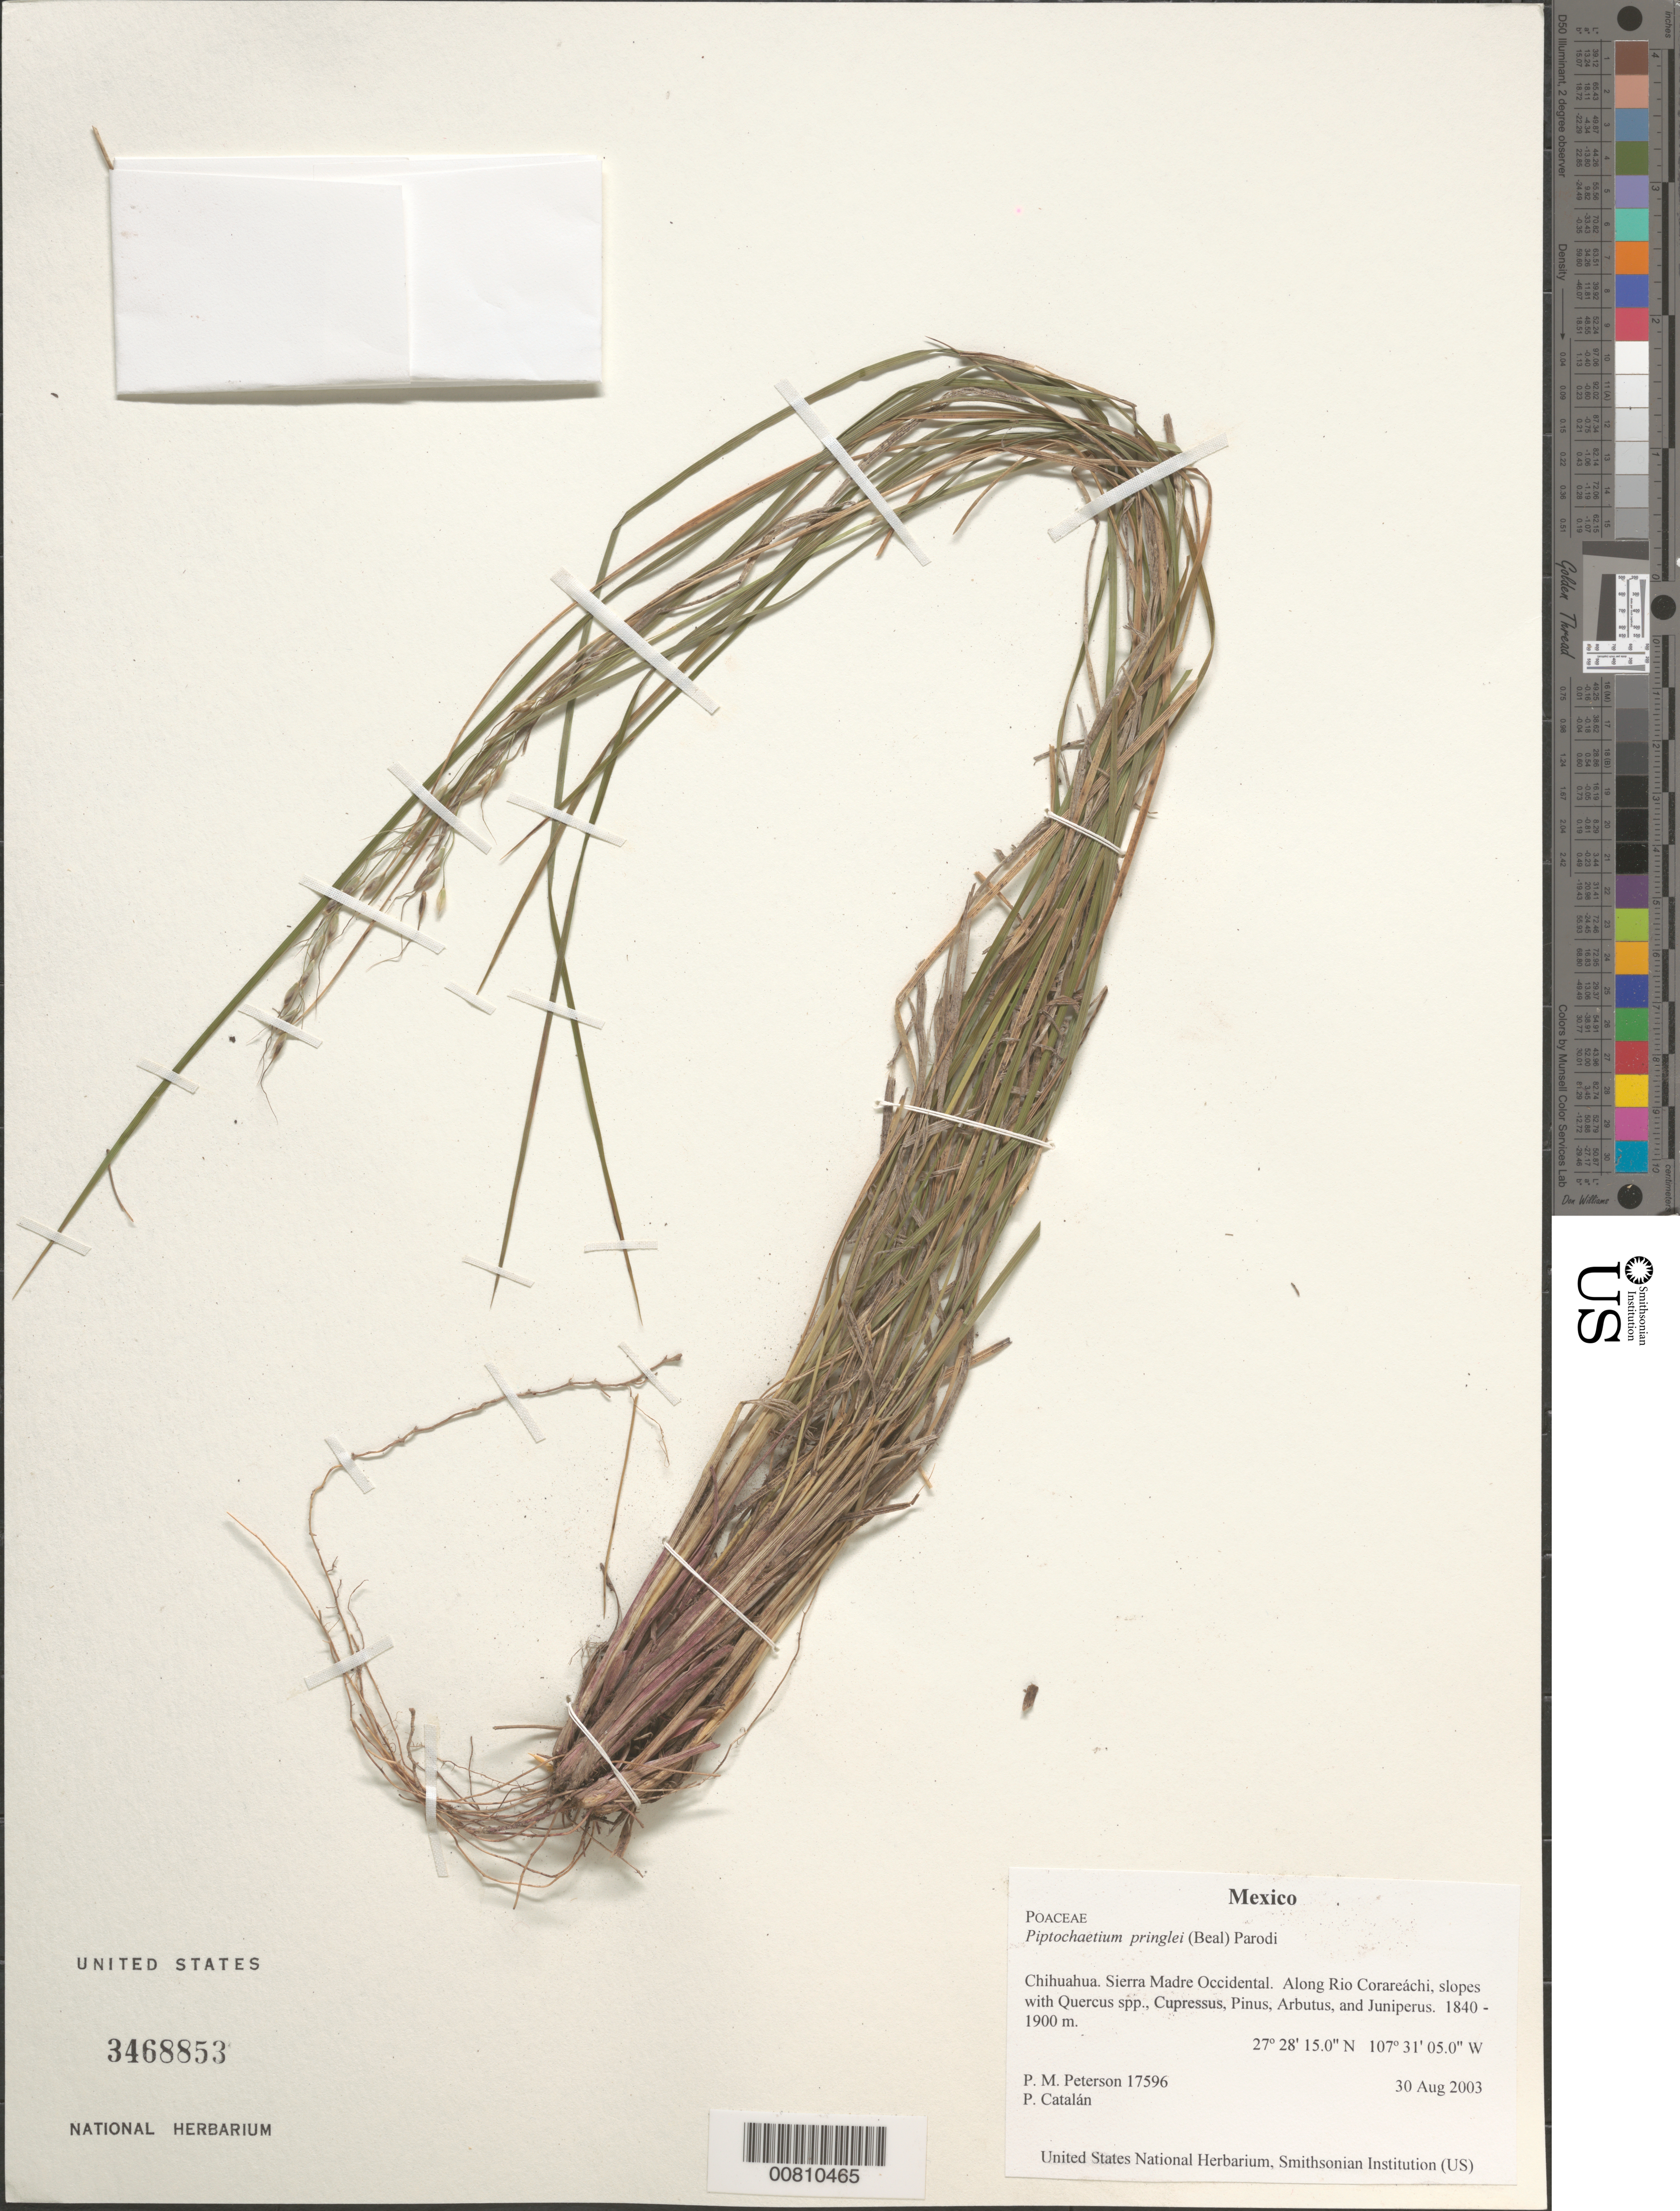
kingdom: Plantae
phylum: Tracheophyta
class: Liliopsida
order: Poales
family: Poaceae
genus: Piptochaetium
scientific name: Piptochaetium pringlei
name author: (W.J. Beal) Parodi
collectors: P. M. Peterson & P. Catalán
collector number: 17596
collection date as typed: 30 Aug 2003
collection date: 2003-08-30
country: Mexico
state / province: Chihuahua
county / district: Sierra Madre Occidental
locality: Along Rio Corareáchi, slopes with Quercus spp., Cupressus, Pinus, Arbutus, and Juniperus.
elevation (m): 1840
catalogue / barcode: US 3468853